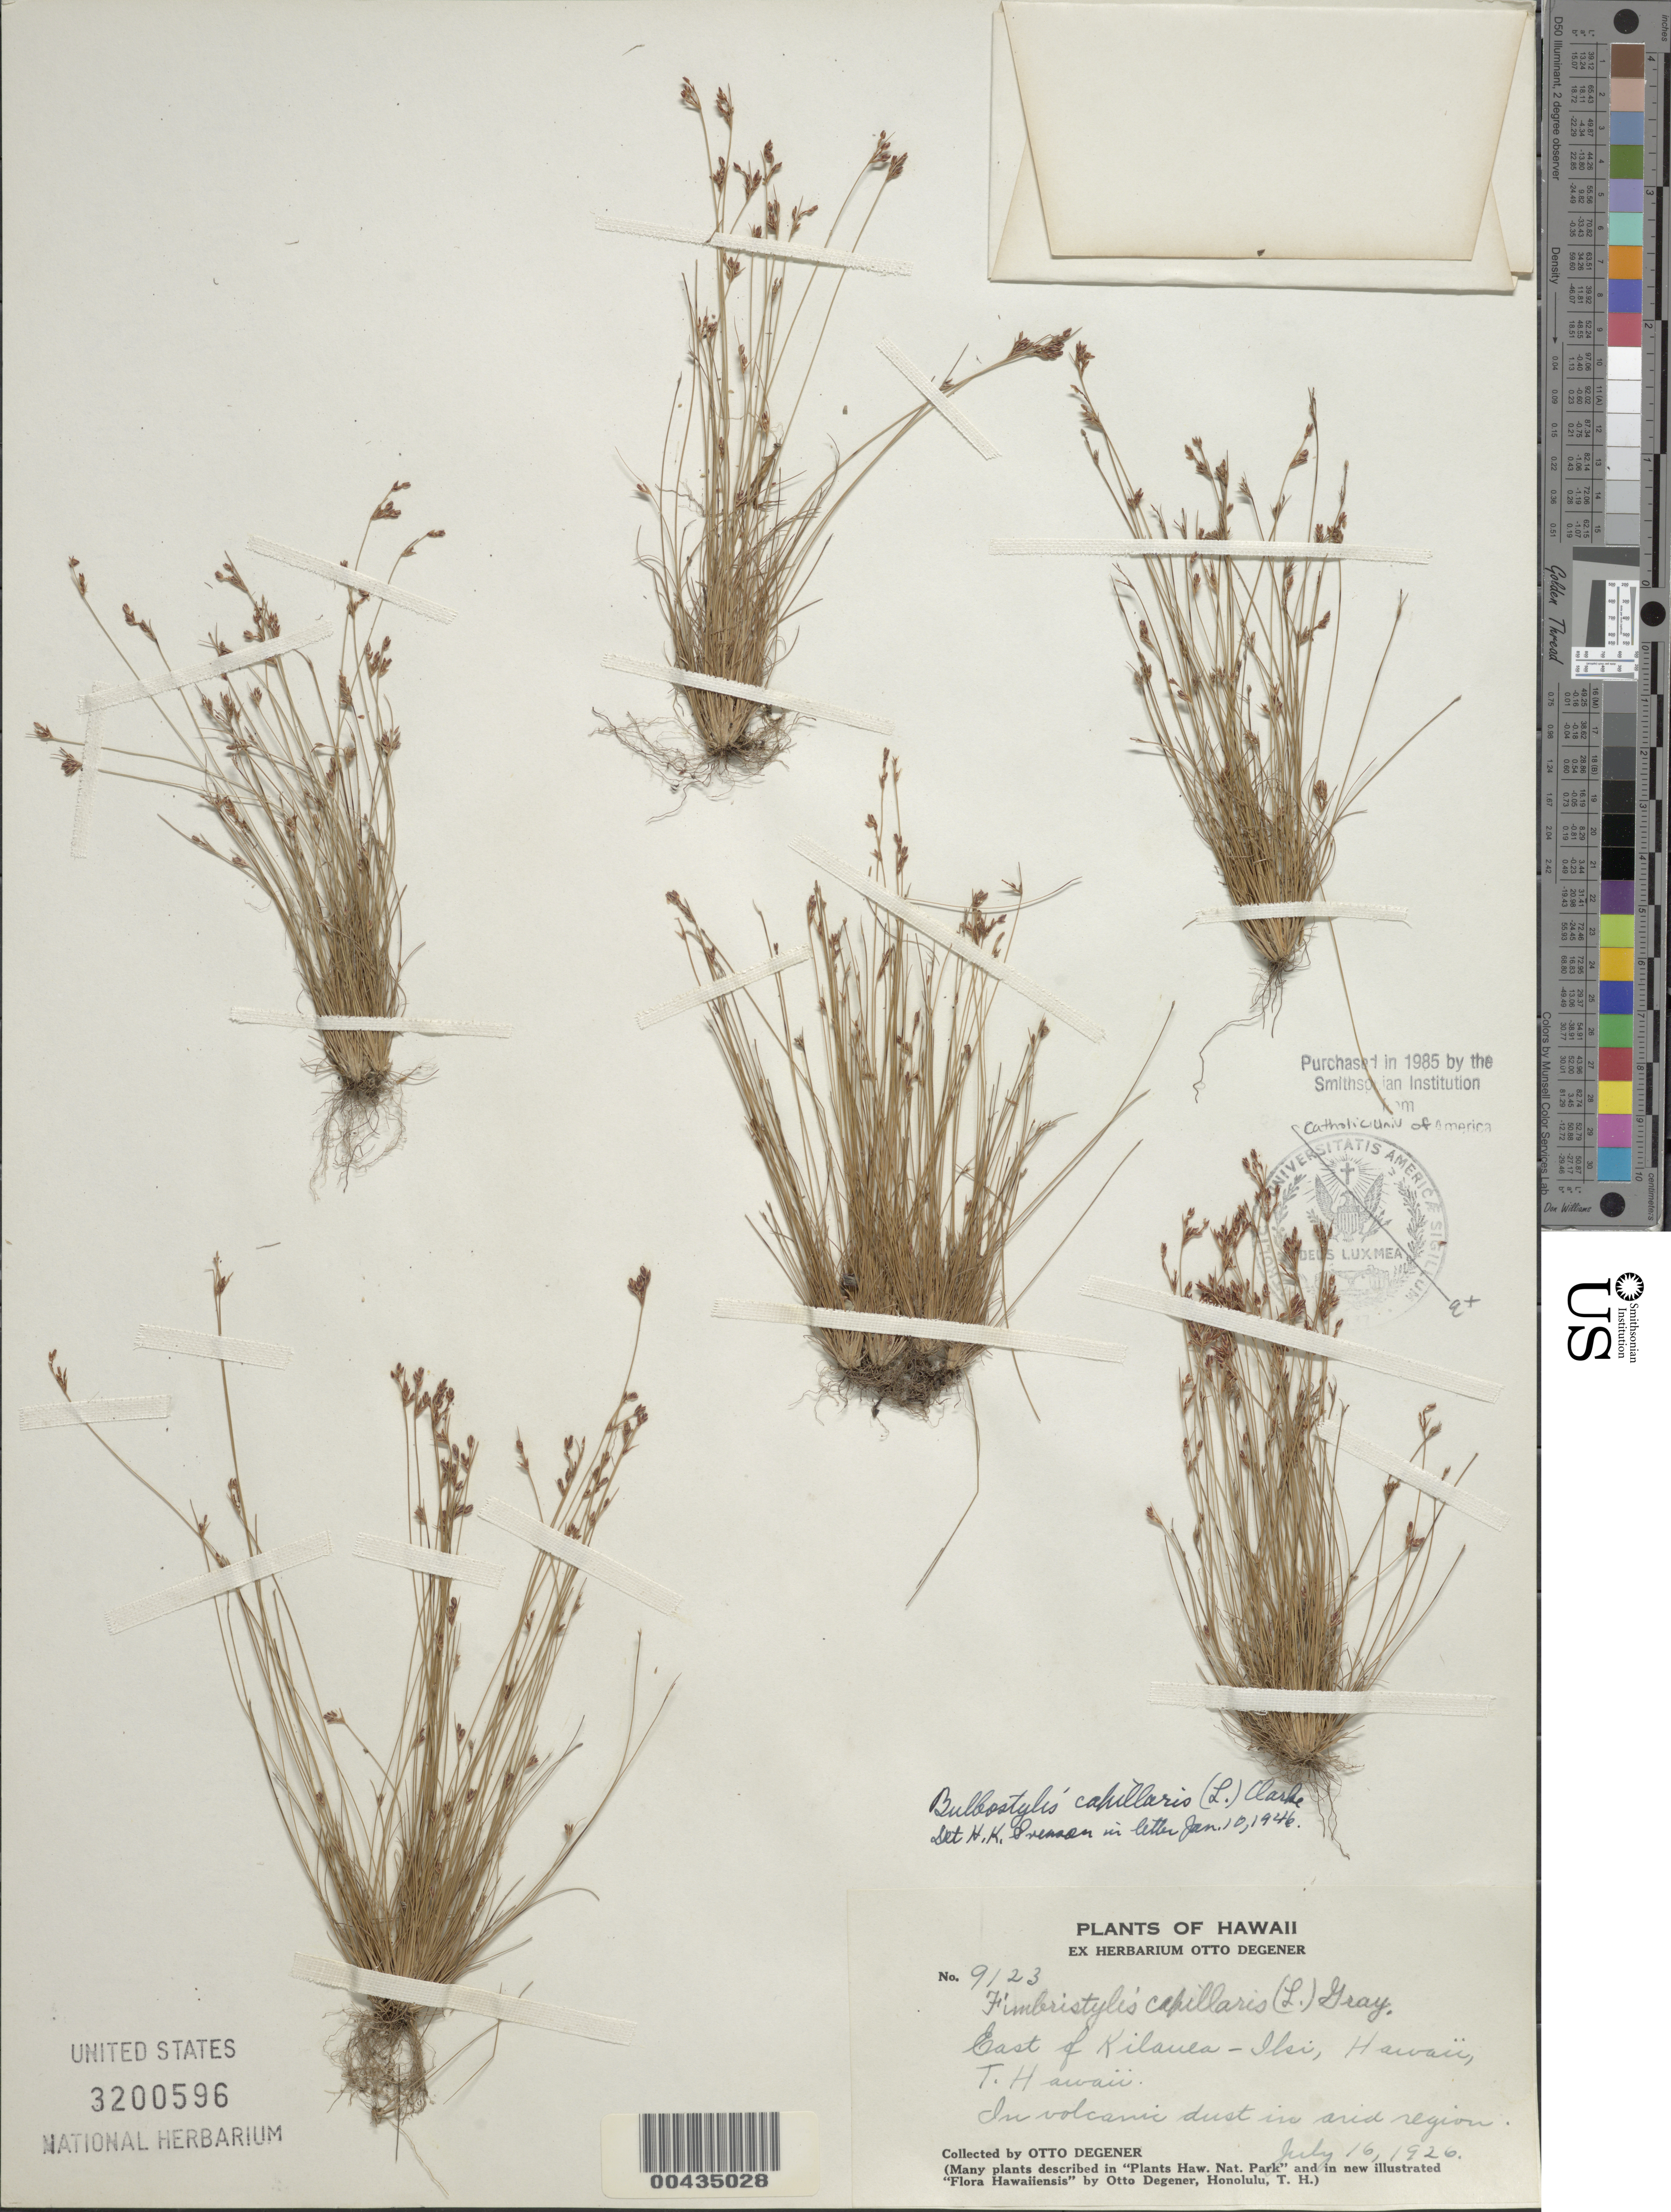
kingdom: Plantae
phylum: Tracheophyta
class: Liliopsida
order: Poales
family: Cyperaceae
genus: Bulbostylis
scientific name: Bulbostylis capillaris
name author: (L.) Kunth ex C.B. Clarke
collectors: O. Degener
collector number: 9123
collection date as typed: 16 Jul 1926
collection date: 1926-07-16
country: United States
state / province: Hawaii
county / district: Hawaii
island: Hawaii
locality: E of Kilauea-Iki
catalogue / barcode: US 3200596